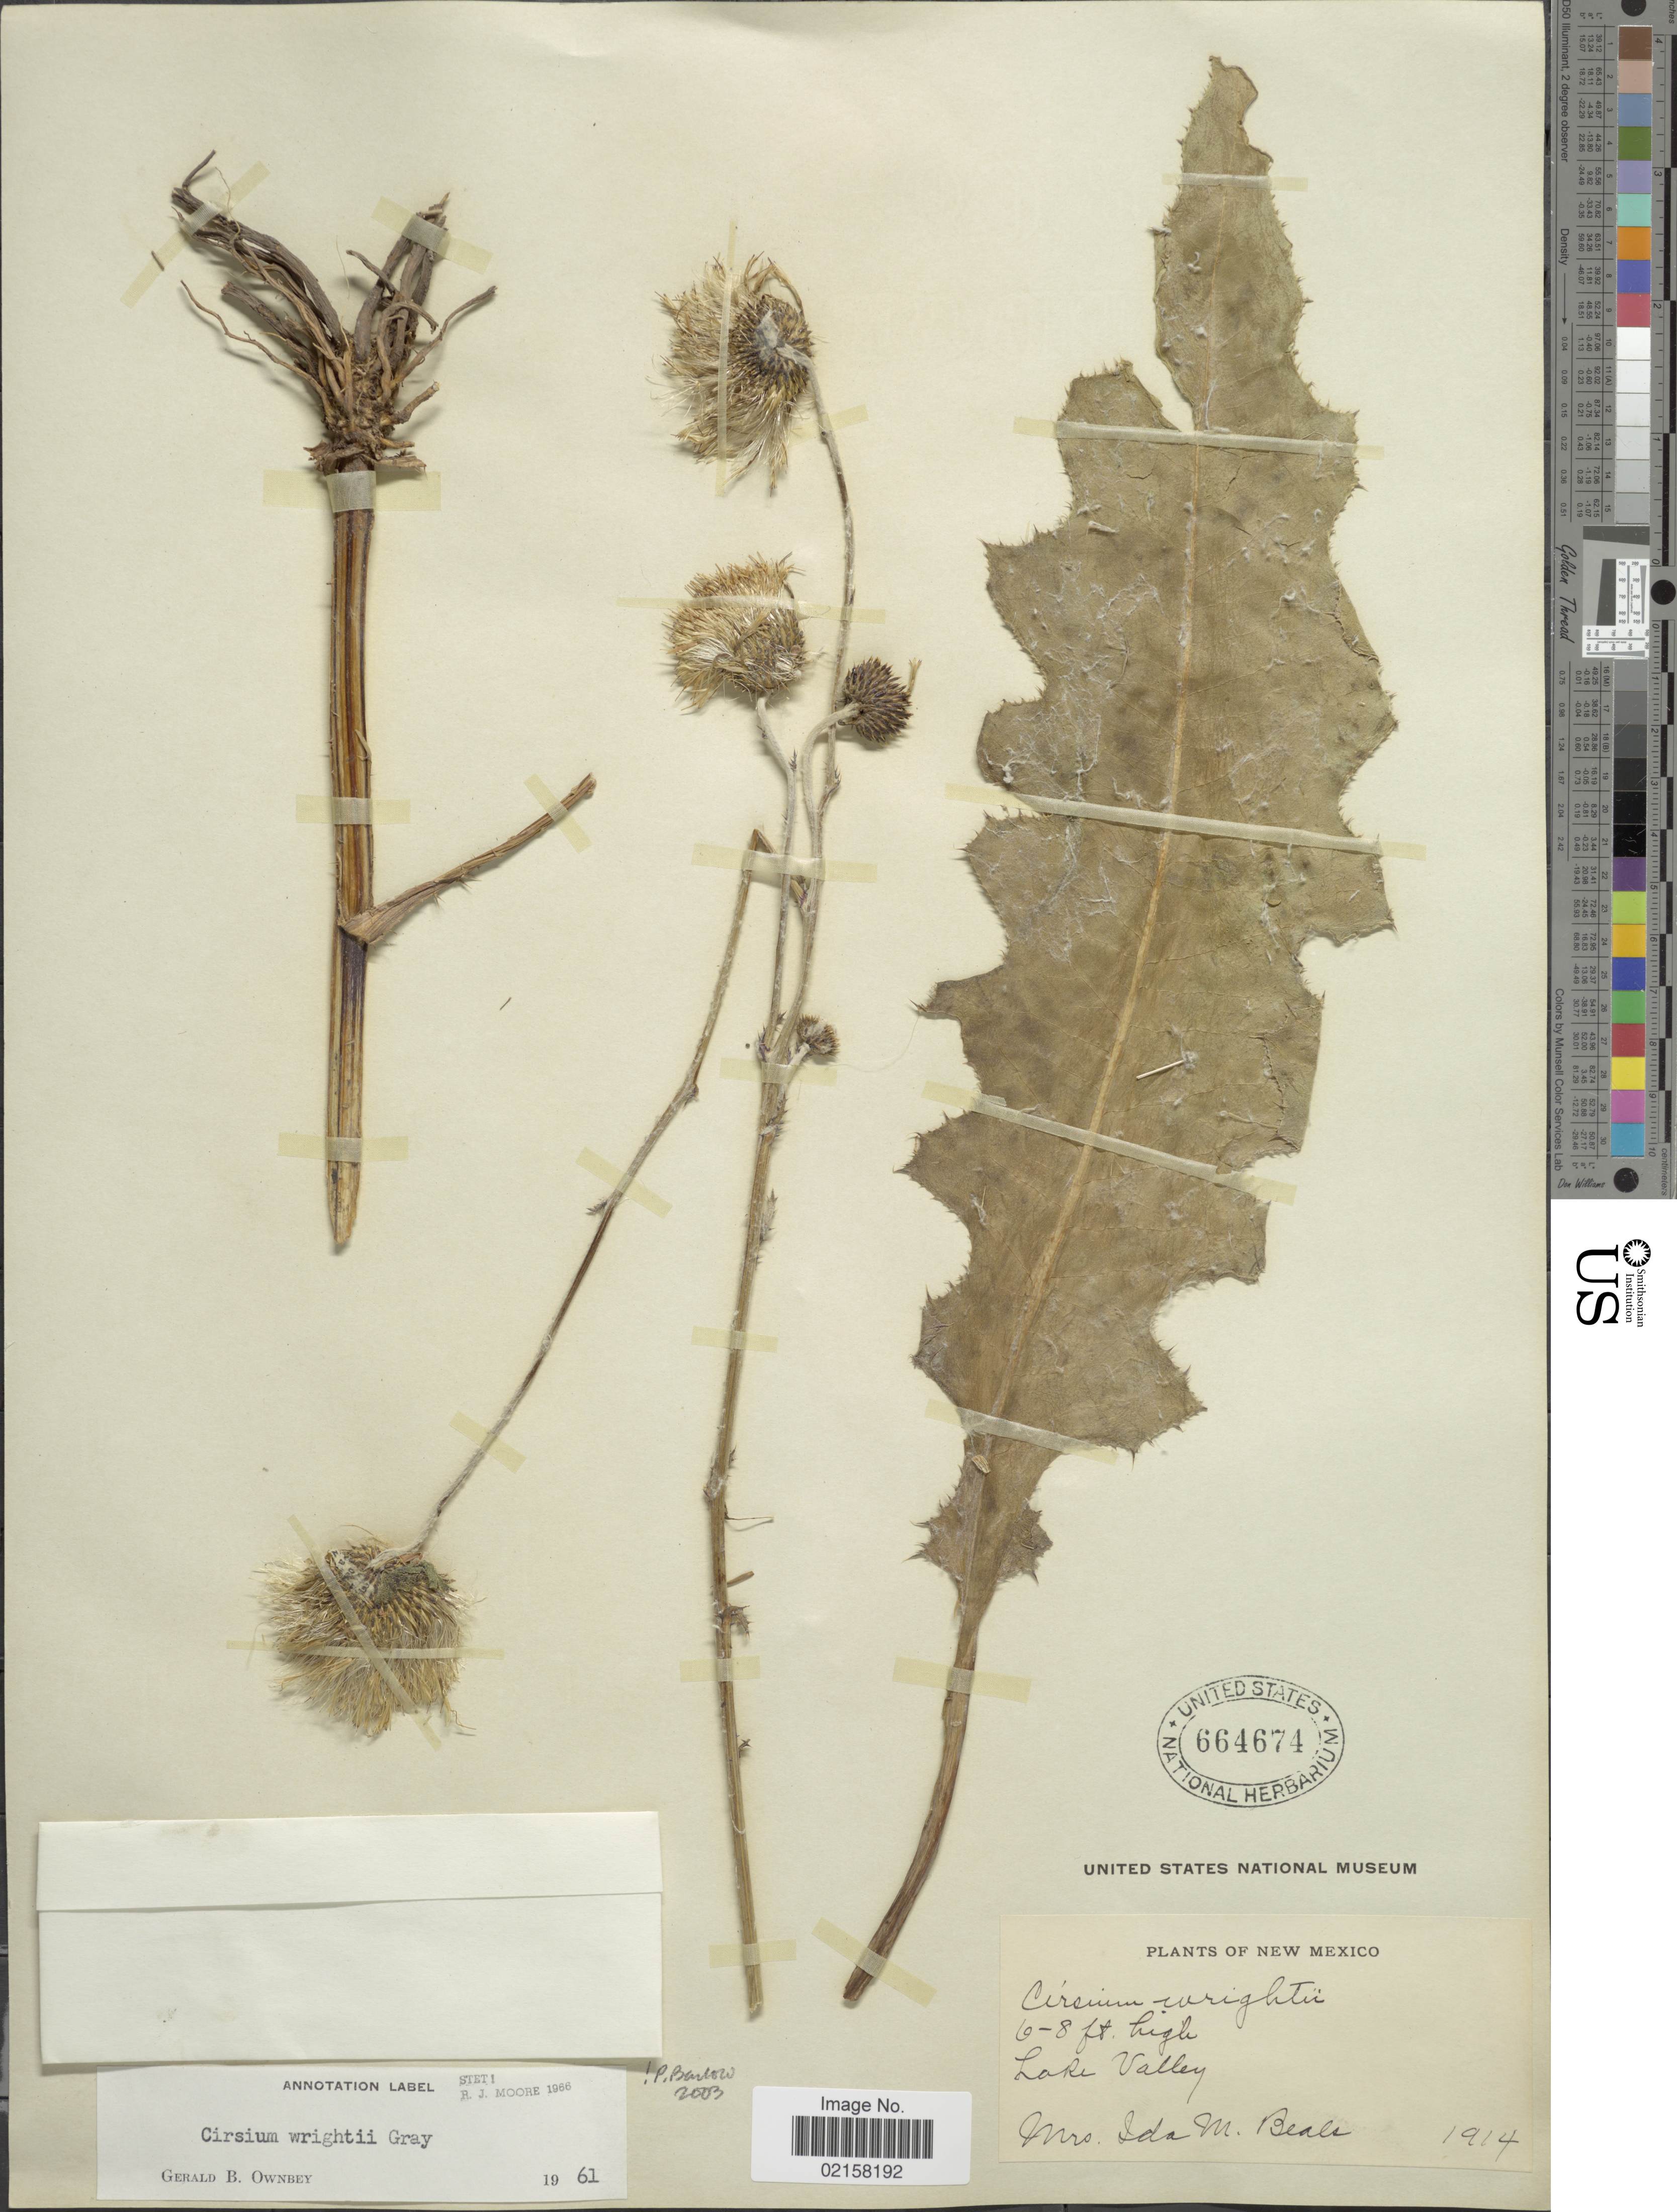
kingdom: Plantae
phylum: Tracheophyta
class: Magnoliopsida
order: Asterales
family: Asteraceae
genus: Cirsium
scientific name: Cirsium wrightii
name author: A. Gray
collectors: I. M. Beals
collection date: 1914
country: United States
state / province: New Mexico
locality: Lake Valley.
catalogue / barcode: US 664674